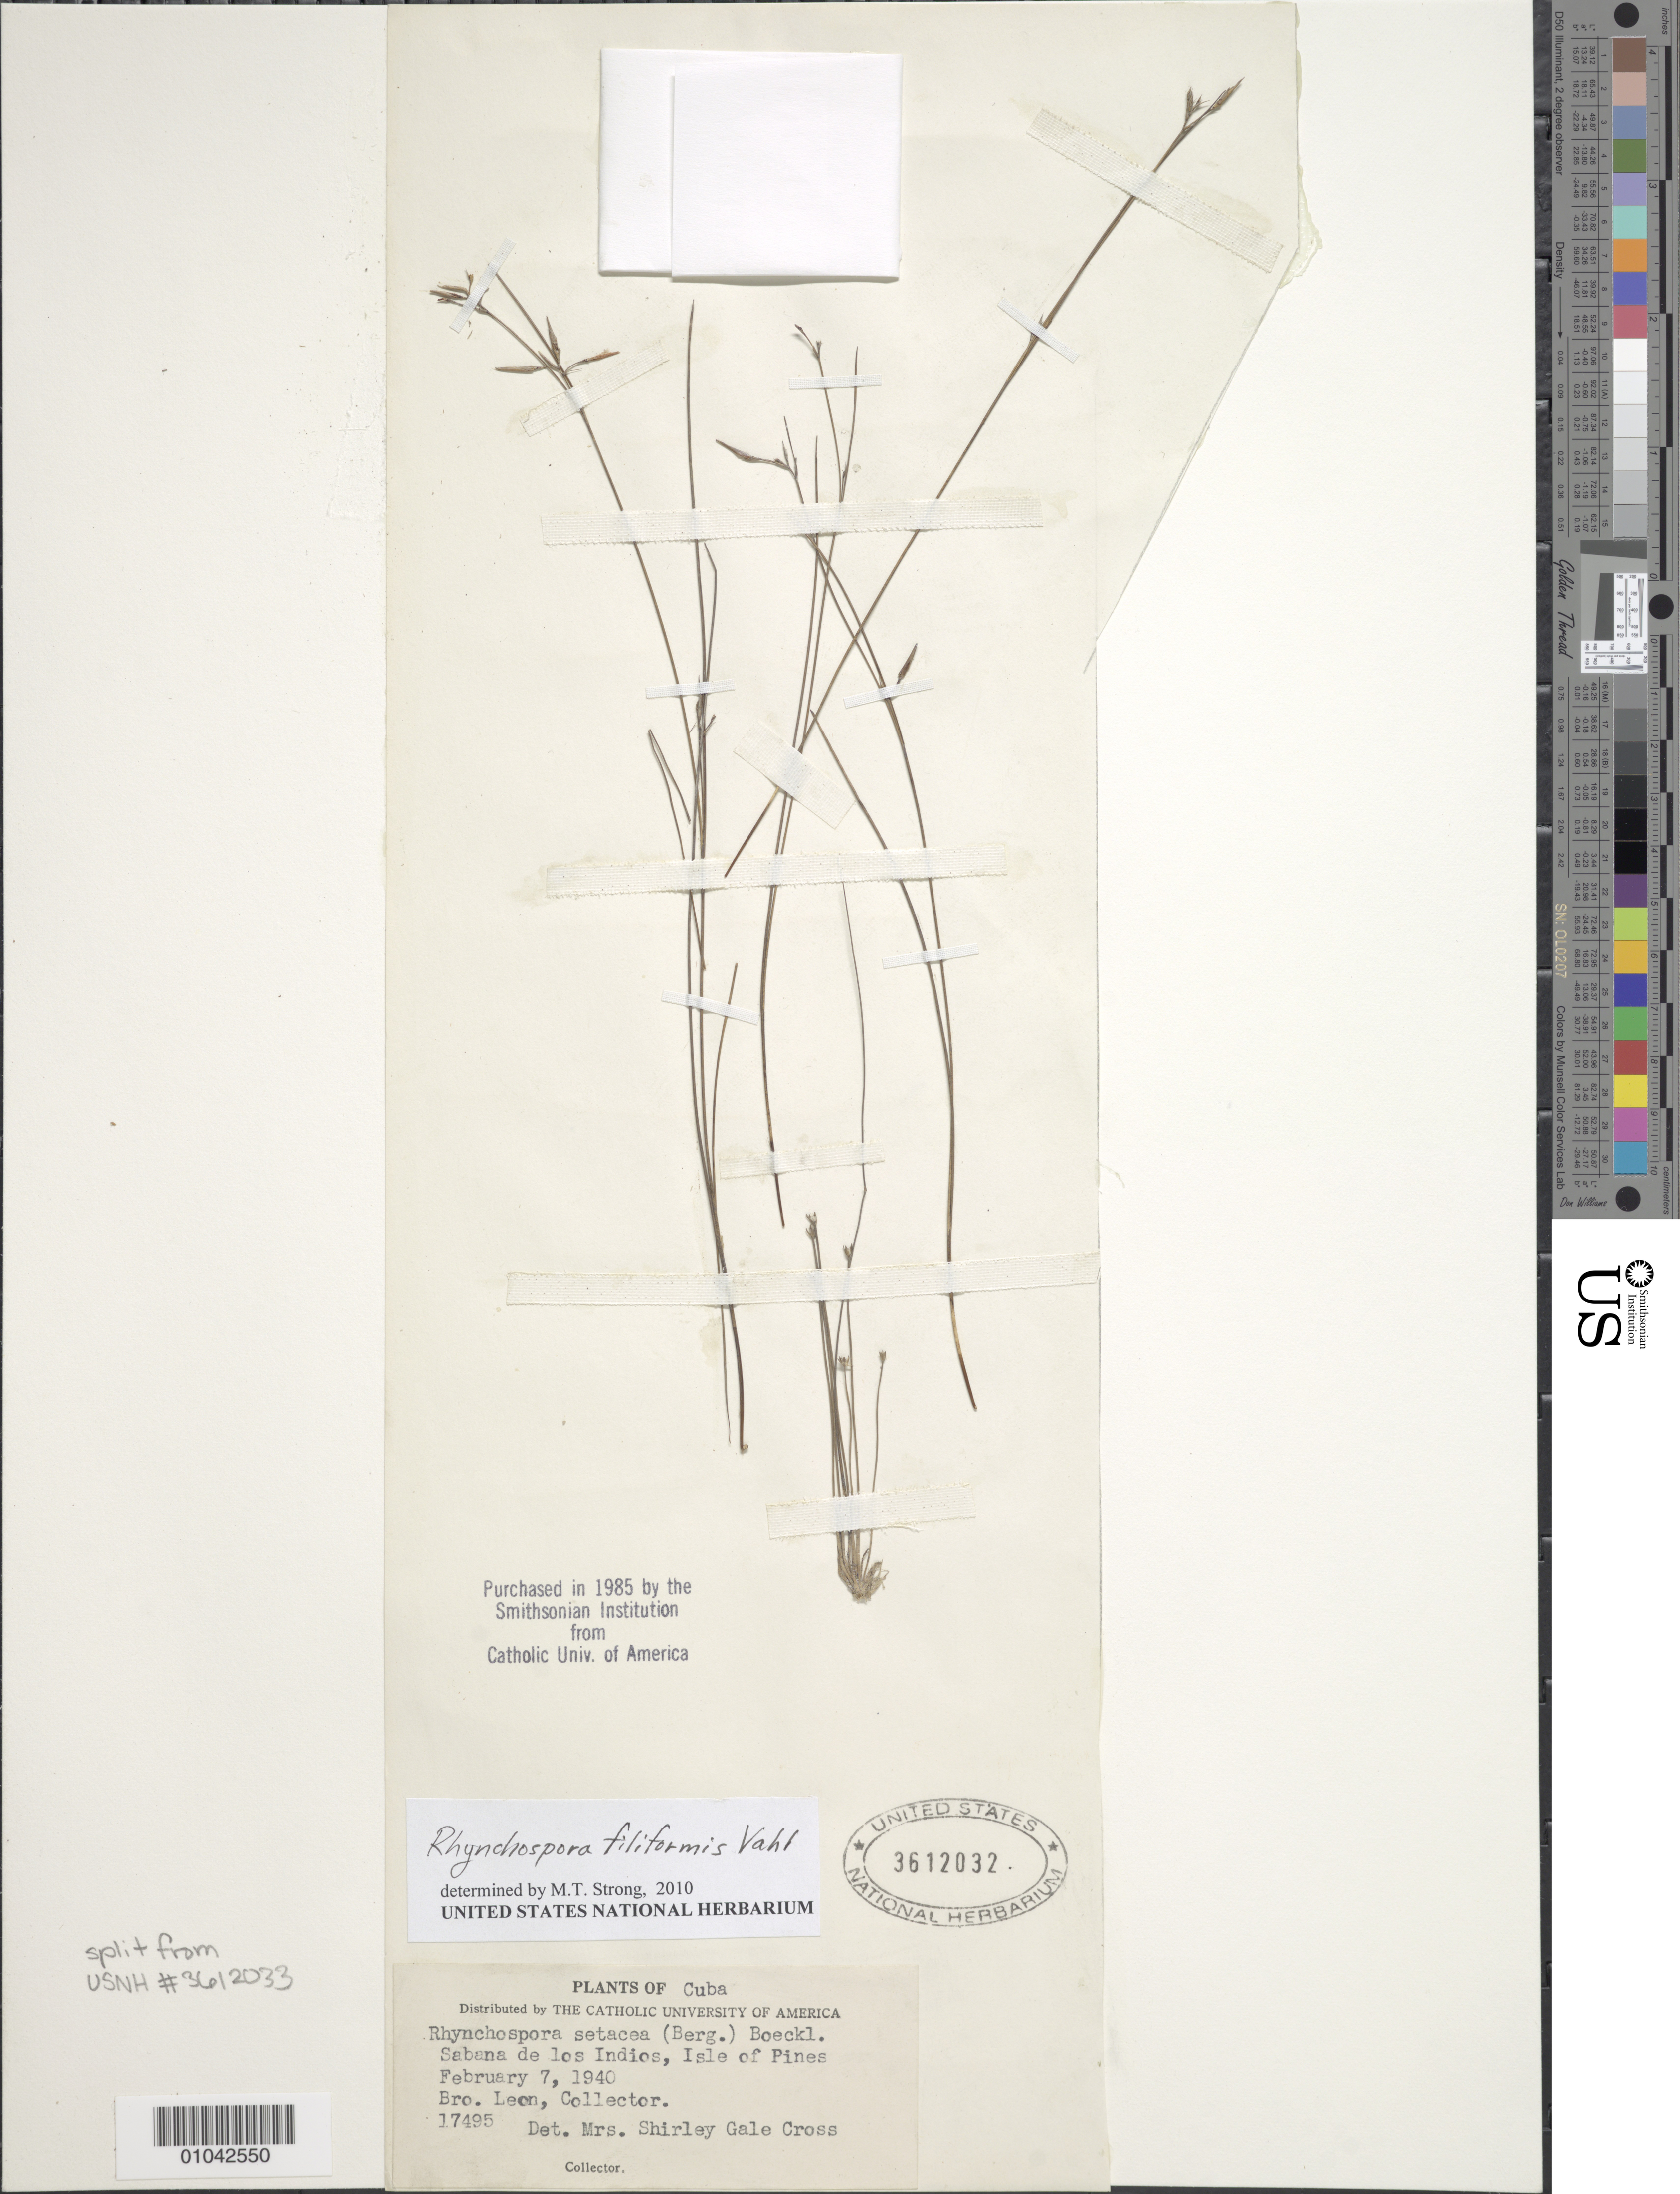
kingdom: Plantae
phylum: Tracheophyta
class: Liliopsida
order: Poales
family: Cyperaceae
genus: Rhynchospora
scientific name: Rhynchospora filiformis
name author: Vahl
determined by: Strong, M. T., (US), Smithsonian Institution - National Museum of Natural History (UNITED STATES)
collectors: Bro. León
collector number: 17495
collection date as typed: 07 Feb 1940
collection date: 1940-02-07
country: Cuba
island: Isla de la Juventud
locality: Sabana de los Indios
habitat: Sabana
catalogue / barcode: US 3612032